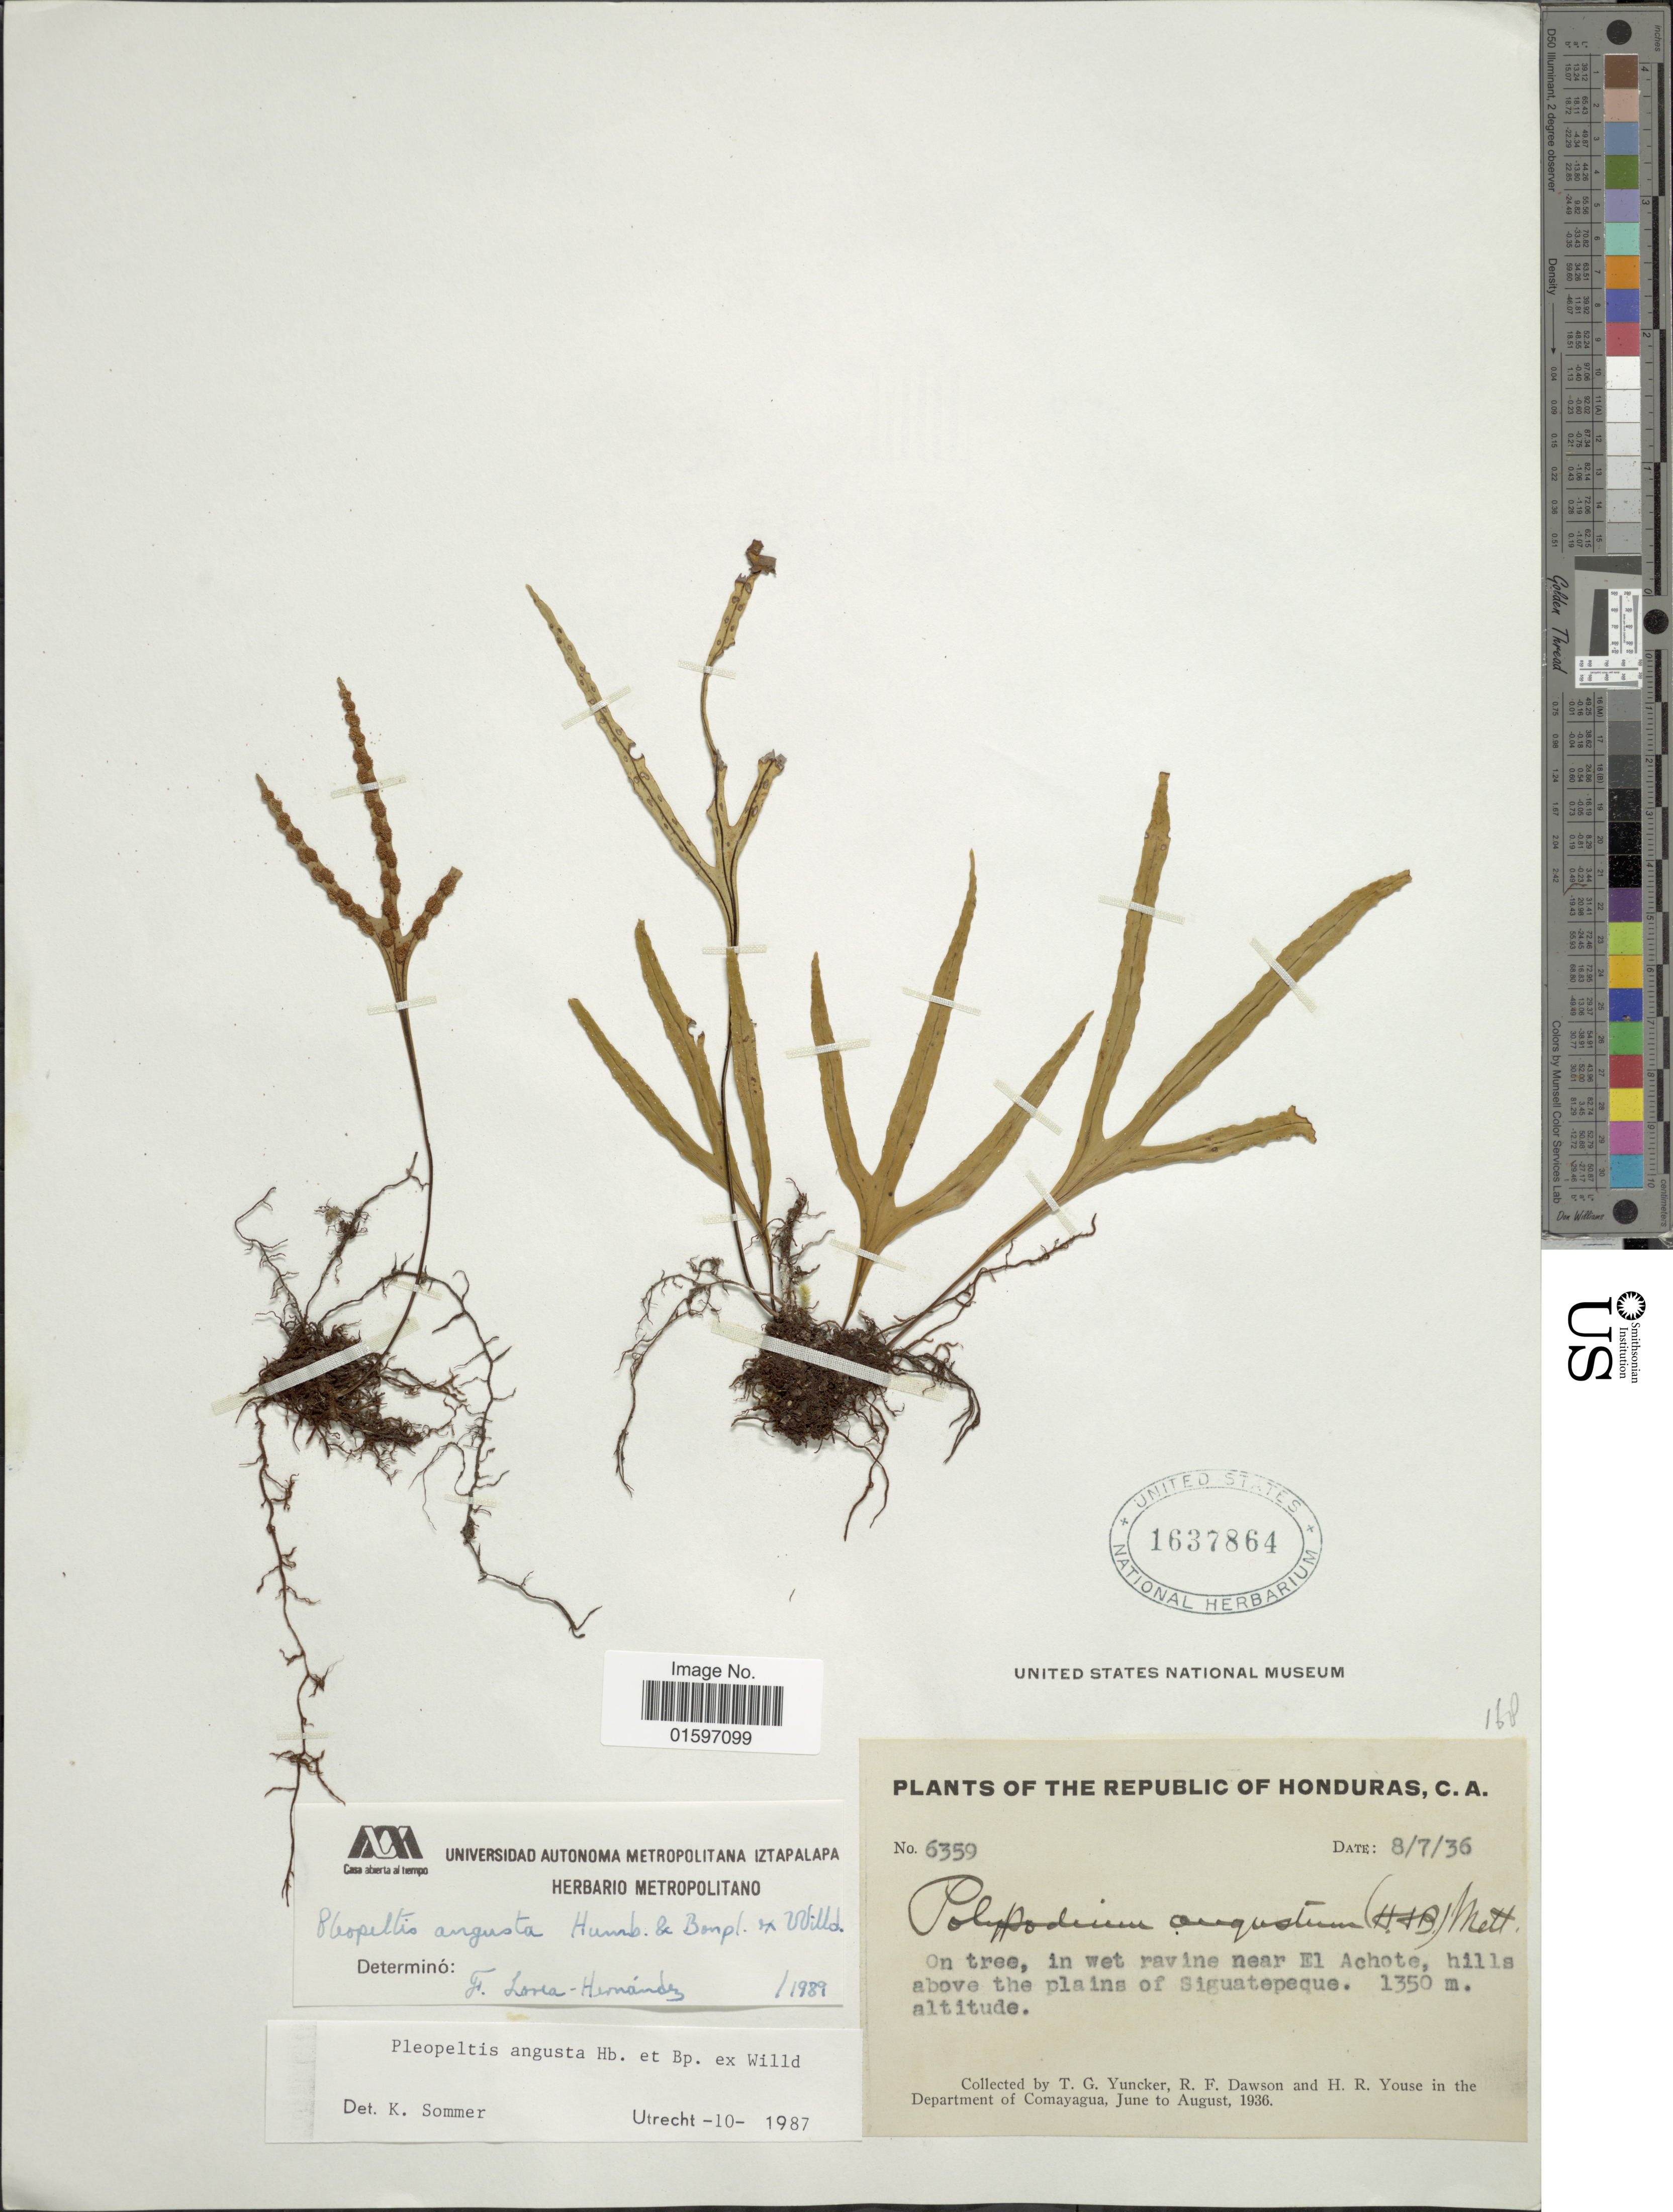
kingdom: Plantae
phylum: Tracheophyta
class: Polypodiopsida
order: Polypodiales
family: Polypodiaceae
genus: Pleopeltis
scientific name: Pleopeltis angusta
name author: Humb. & Bonap. ex Willd.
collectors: T. G. Yuncker, R. F. Dawson & H. Youse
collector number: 6359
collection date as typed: Transcribed d/m/y: 8/7/36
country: Honduras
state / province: Comayagua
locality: Republic of Honduras, C. A., on tree, in wet ravine near El Achote, hills above the plains of Siguatepeque, in the department of Comayagua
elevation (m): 1350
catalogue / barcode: US 1637864